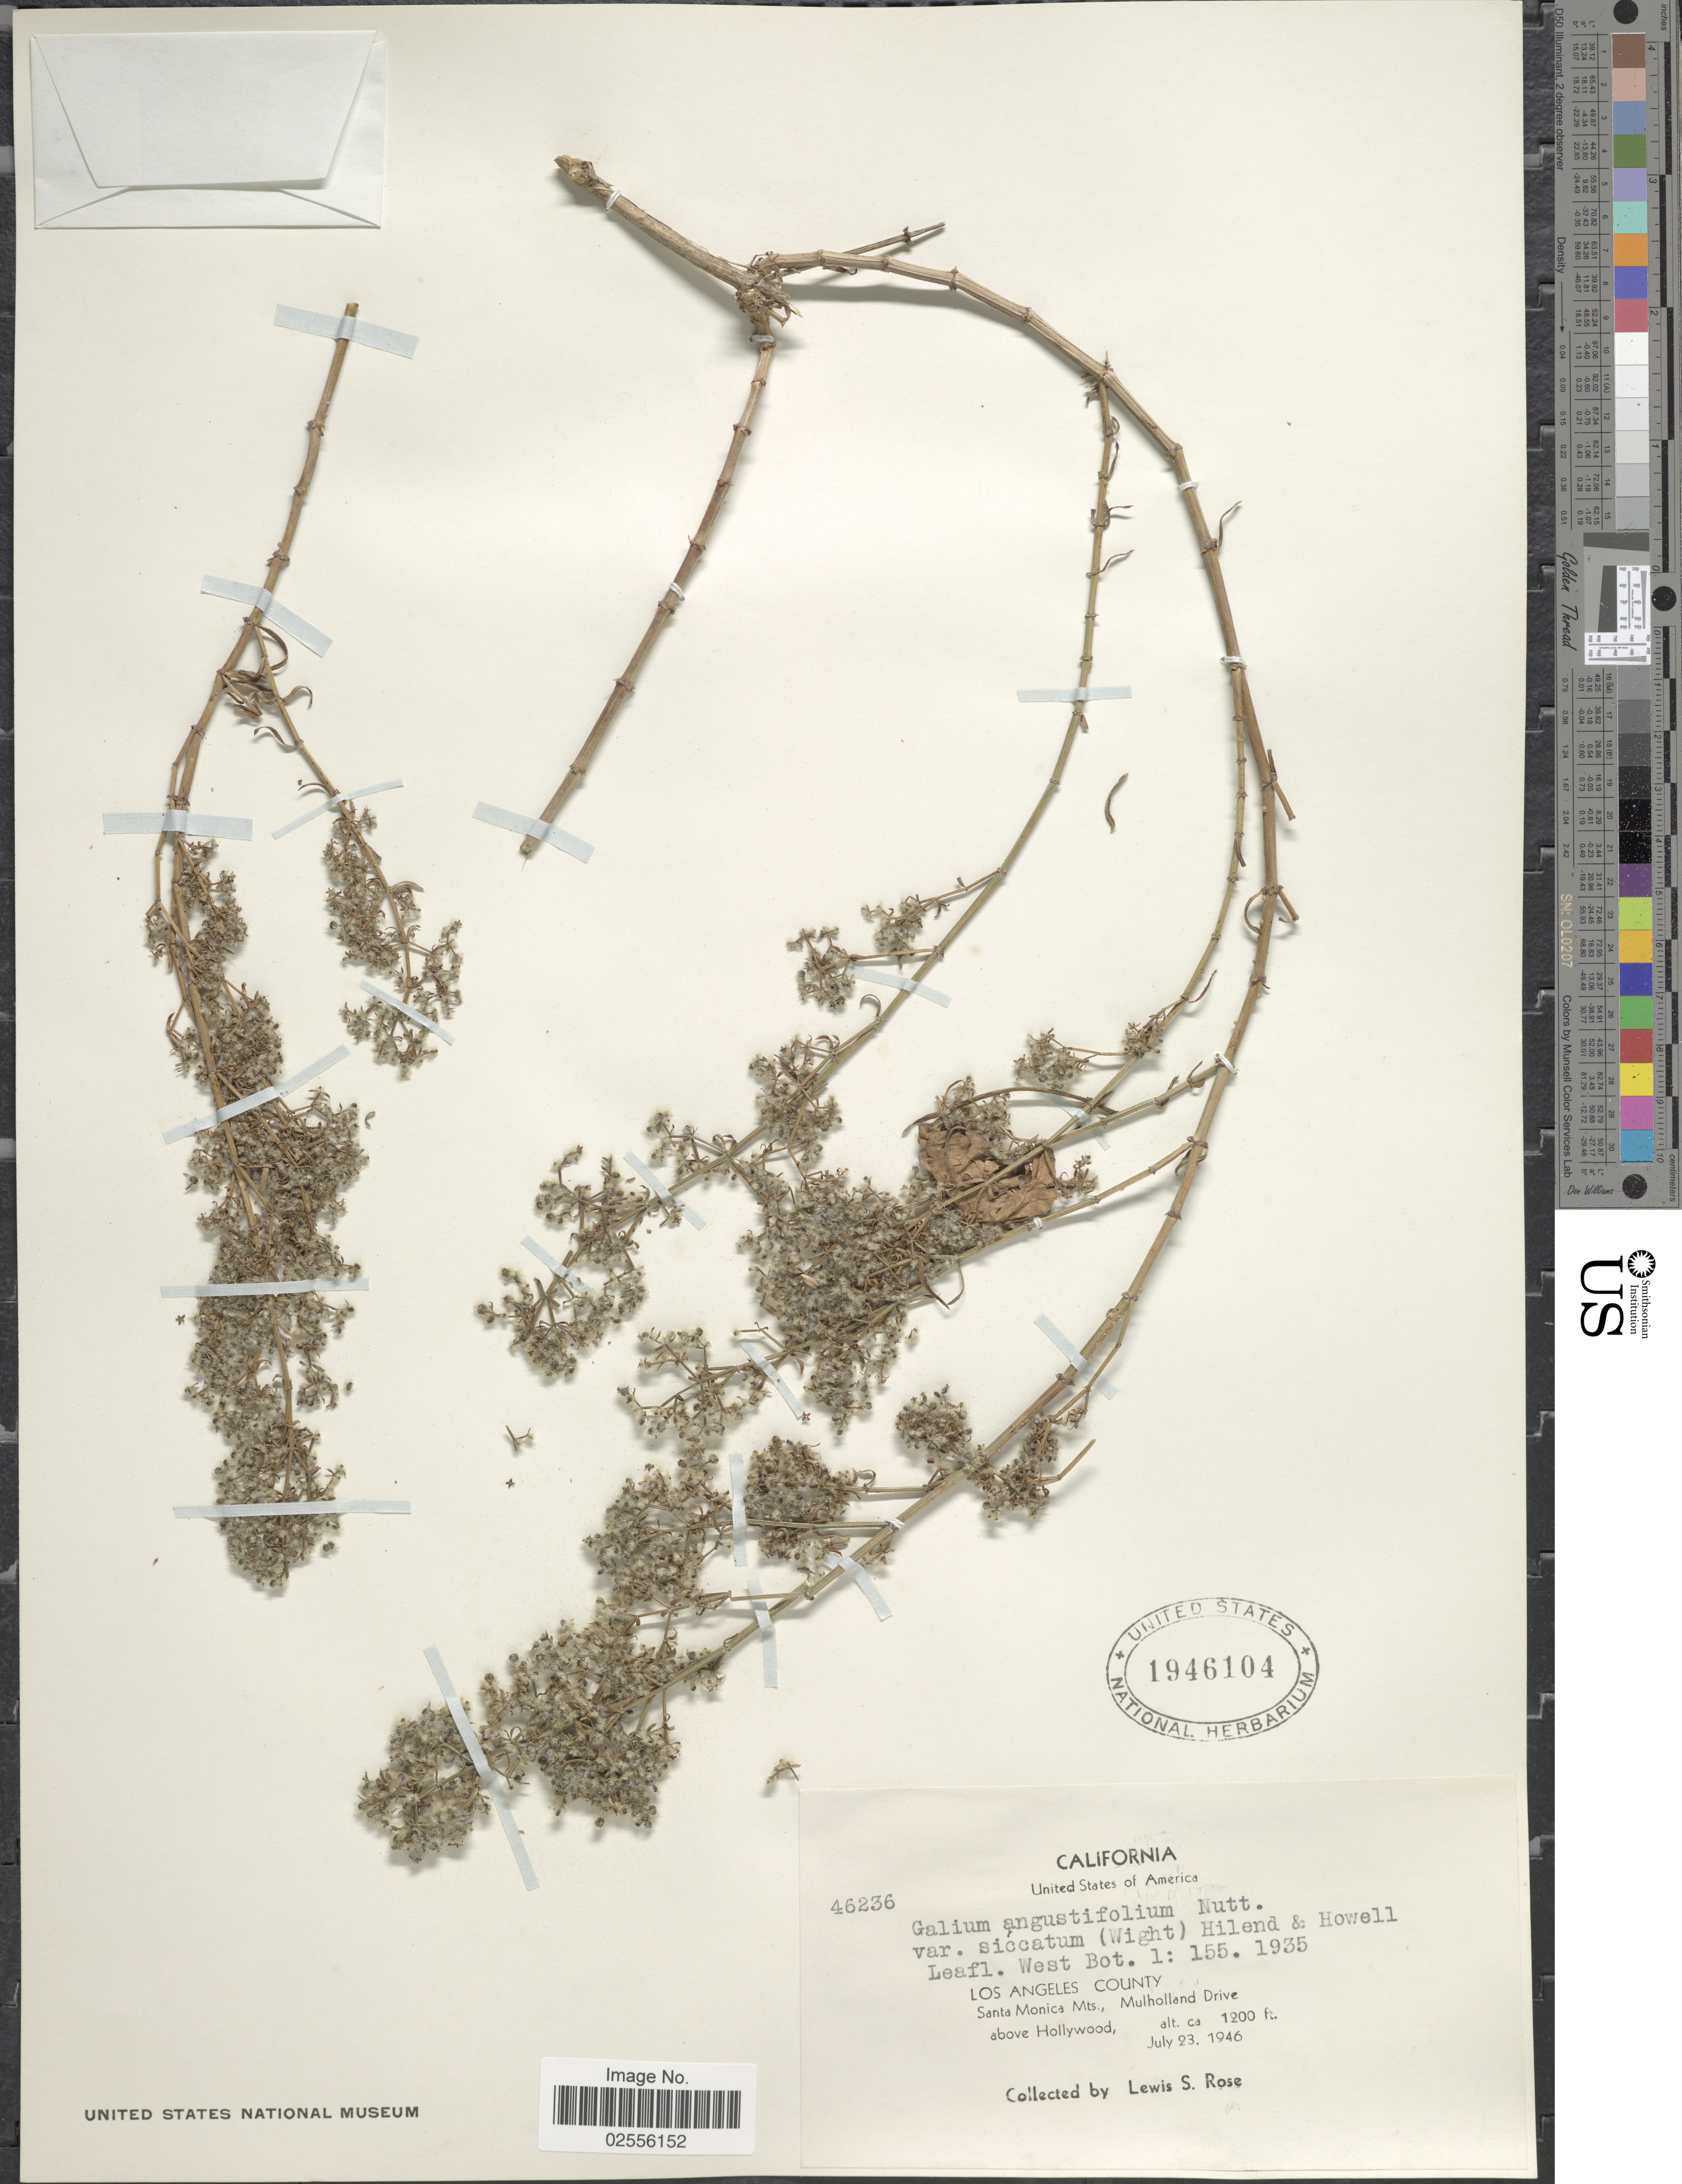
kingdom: Plantae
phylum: Tracheophyta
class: Magnoliopsida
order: Gentianales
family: Rubiaceae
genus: Galium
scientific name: Galium angustifolium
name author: Nutt.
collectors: L. S. Rose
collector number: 46236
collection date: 1946-07-23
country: United States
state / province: California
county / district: Los Angeles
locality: Los Angeles County, Santa Monica Mts., Mulholland Drive, above Hollywood.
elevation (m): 366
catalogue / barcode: US 1946104